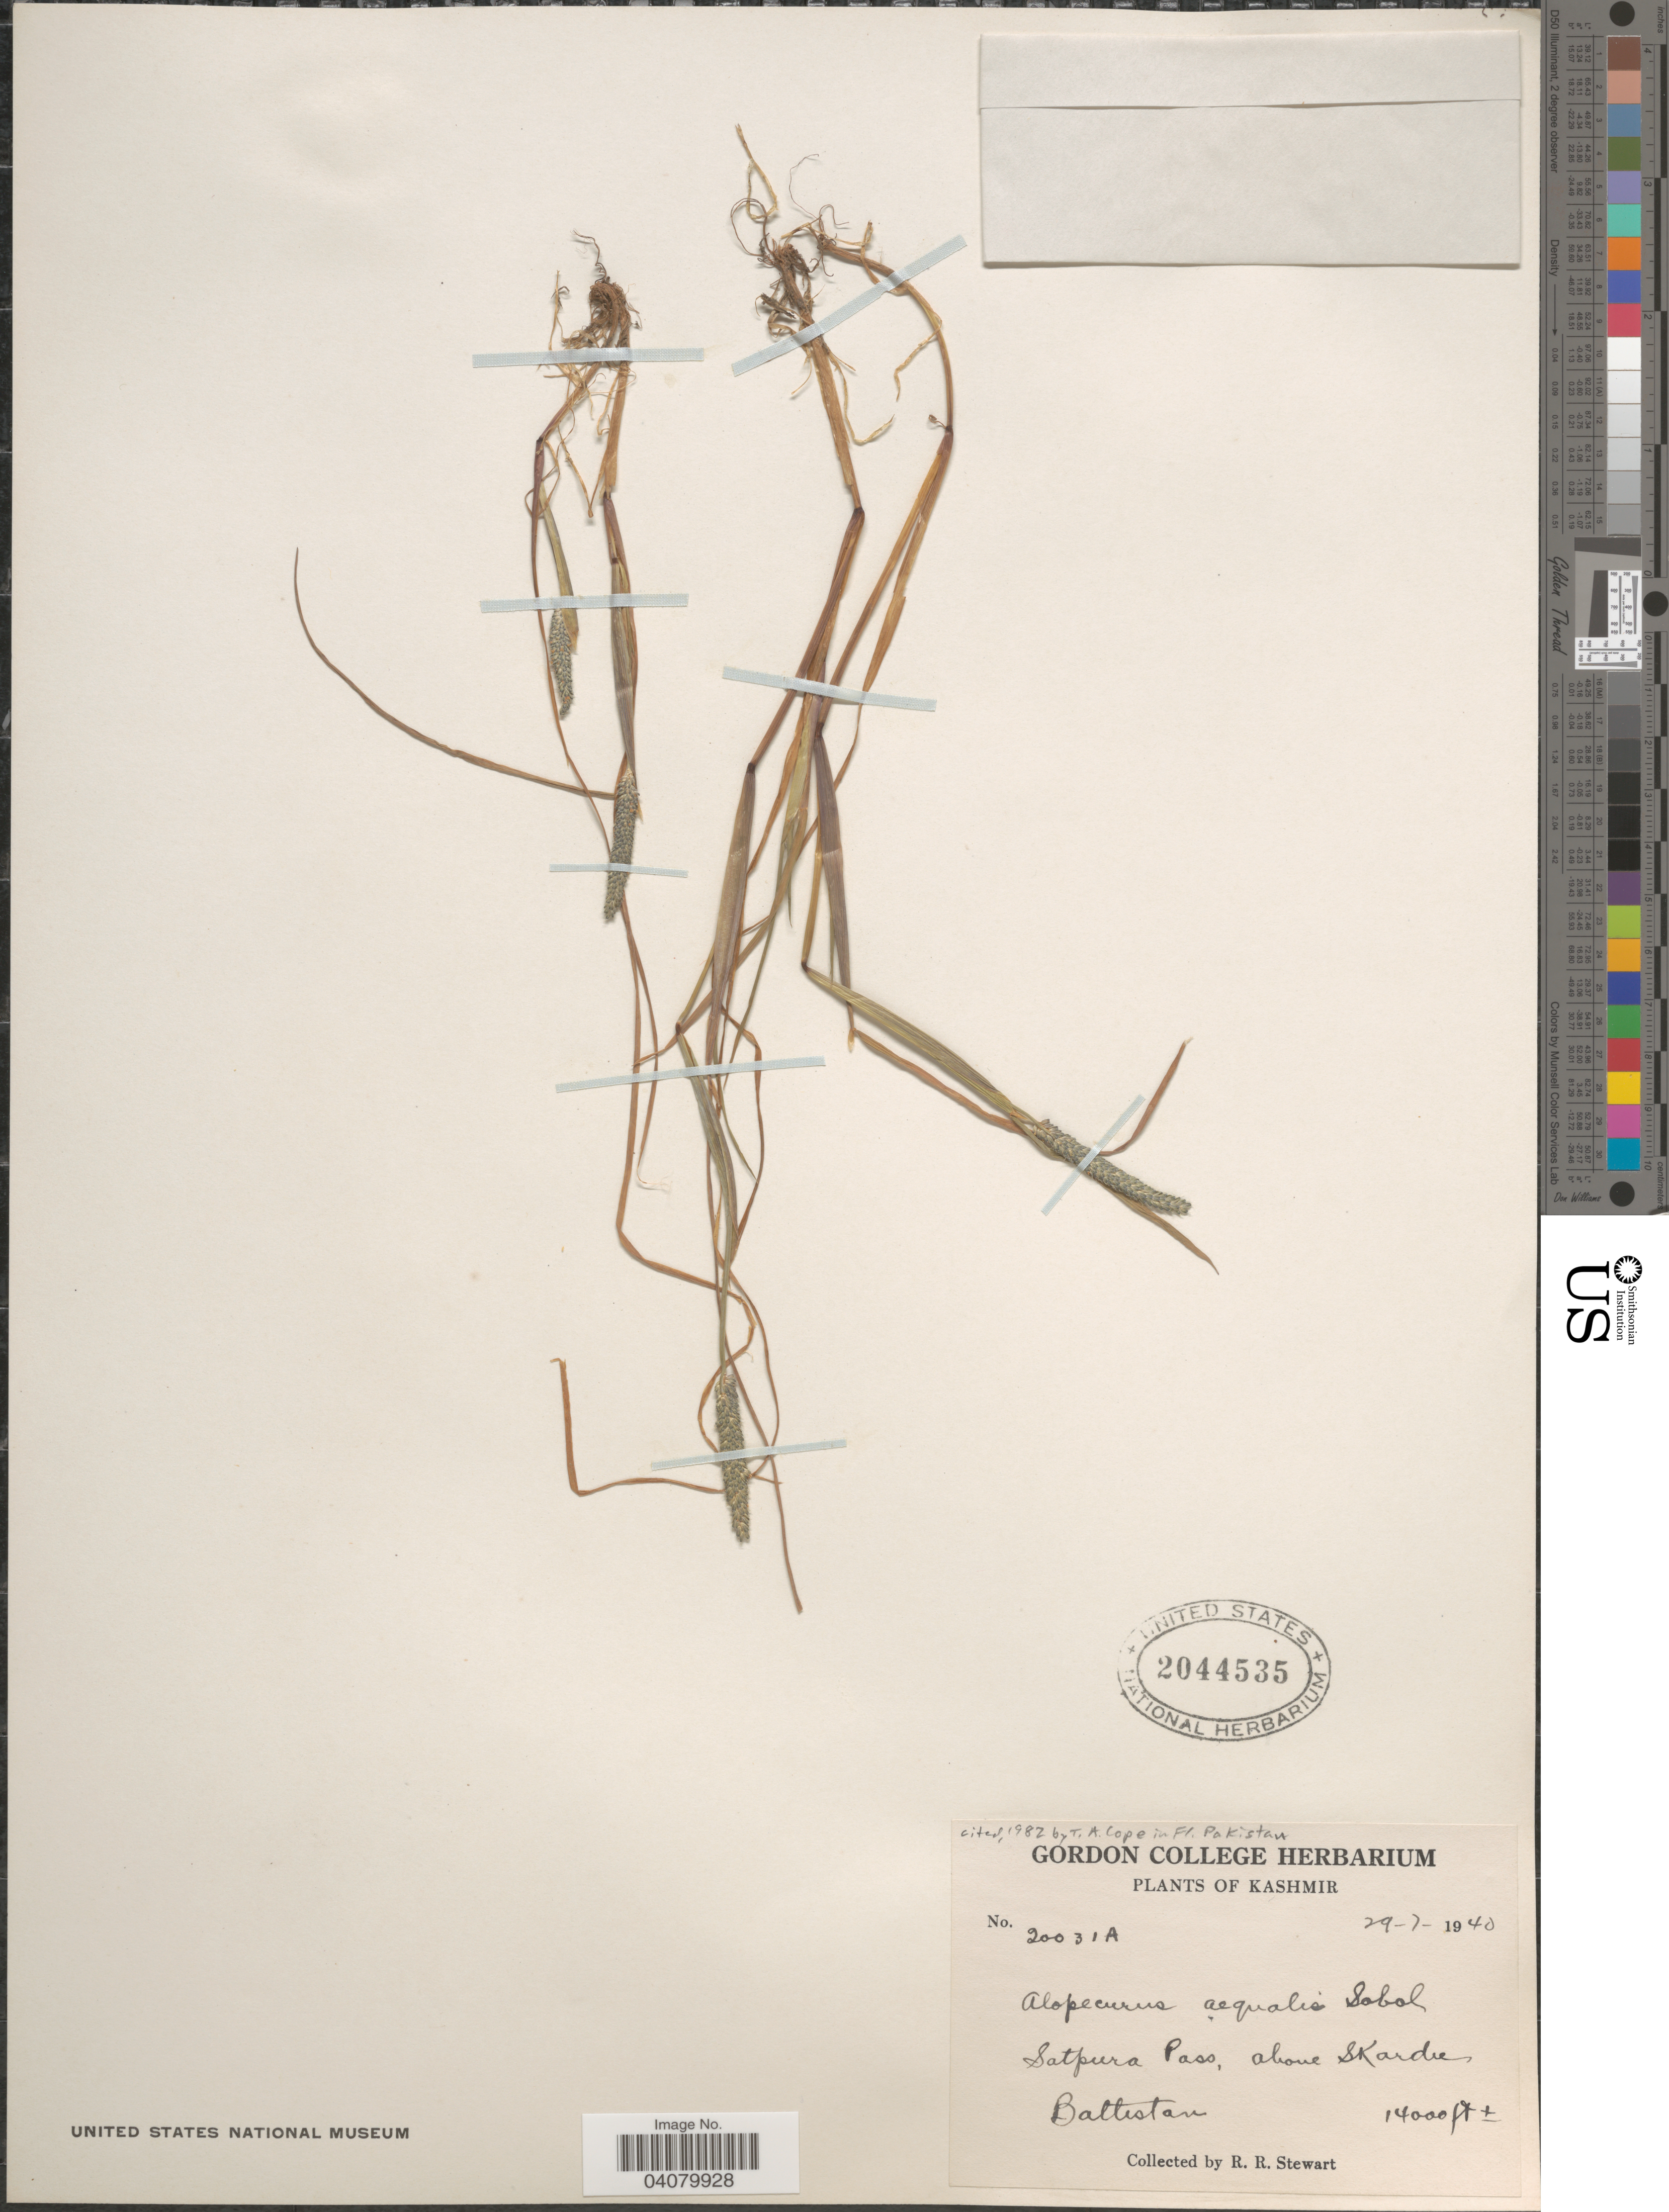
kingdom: Plantae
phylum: Tracheophyta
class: Liliopsida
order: Poales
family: Poaceae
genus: Alopecurus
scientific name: Alopecurus aequalis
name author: Sobol.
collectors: R. Stewart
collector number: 20031A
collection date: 1940-07-29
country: Pakistan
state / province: Gilgit-Baltistan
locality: Kashmir. Satpura Pass, above Skardu. Baltistan.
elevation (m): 4267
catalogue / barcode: US 2044535